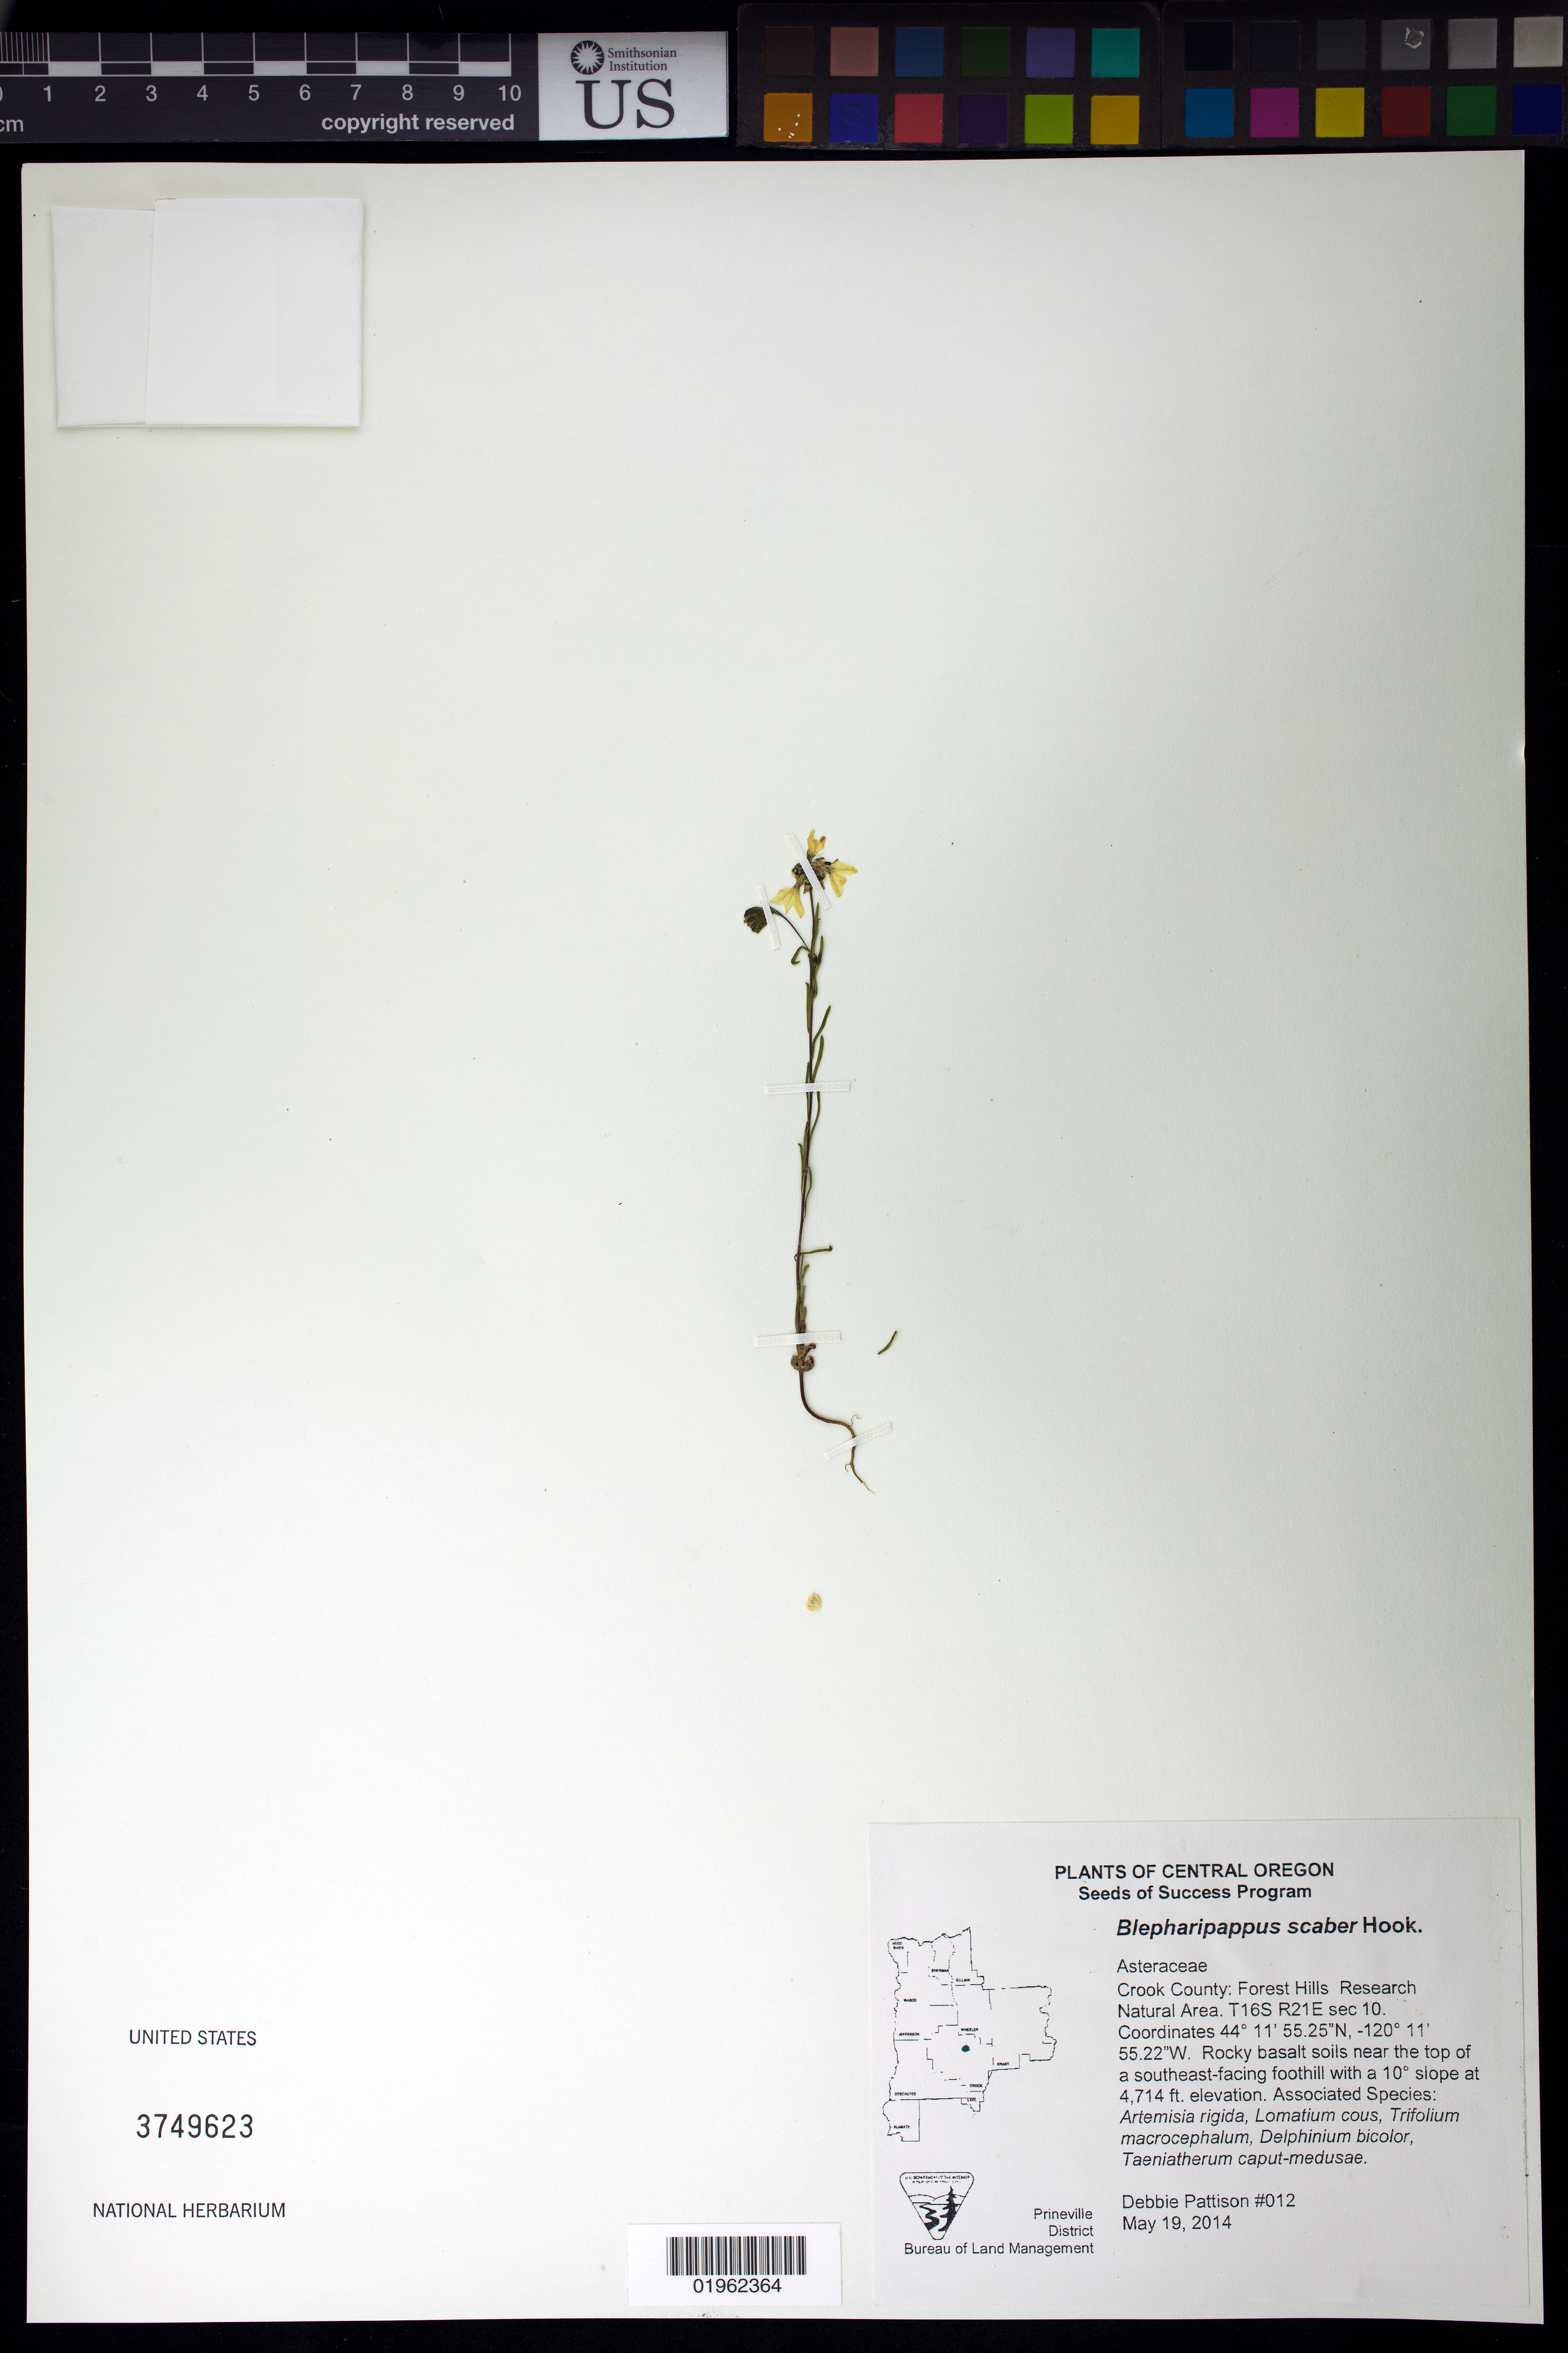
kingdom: Plantae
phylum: Tracheophyta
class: Magnoliopsida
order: Asterales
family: Asteraceae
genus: Blepharipappus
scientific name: Blepharipappus scaber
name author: Hook.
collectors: D. Pattison & T. Druba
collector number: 012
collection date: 2014-05-19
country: United States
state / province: Oregon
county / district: Crook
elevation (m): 1445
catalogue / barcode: US 3749623